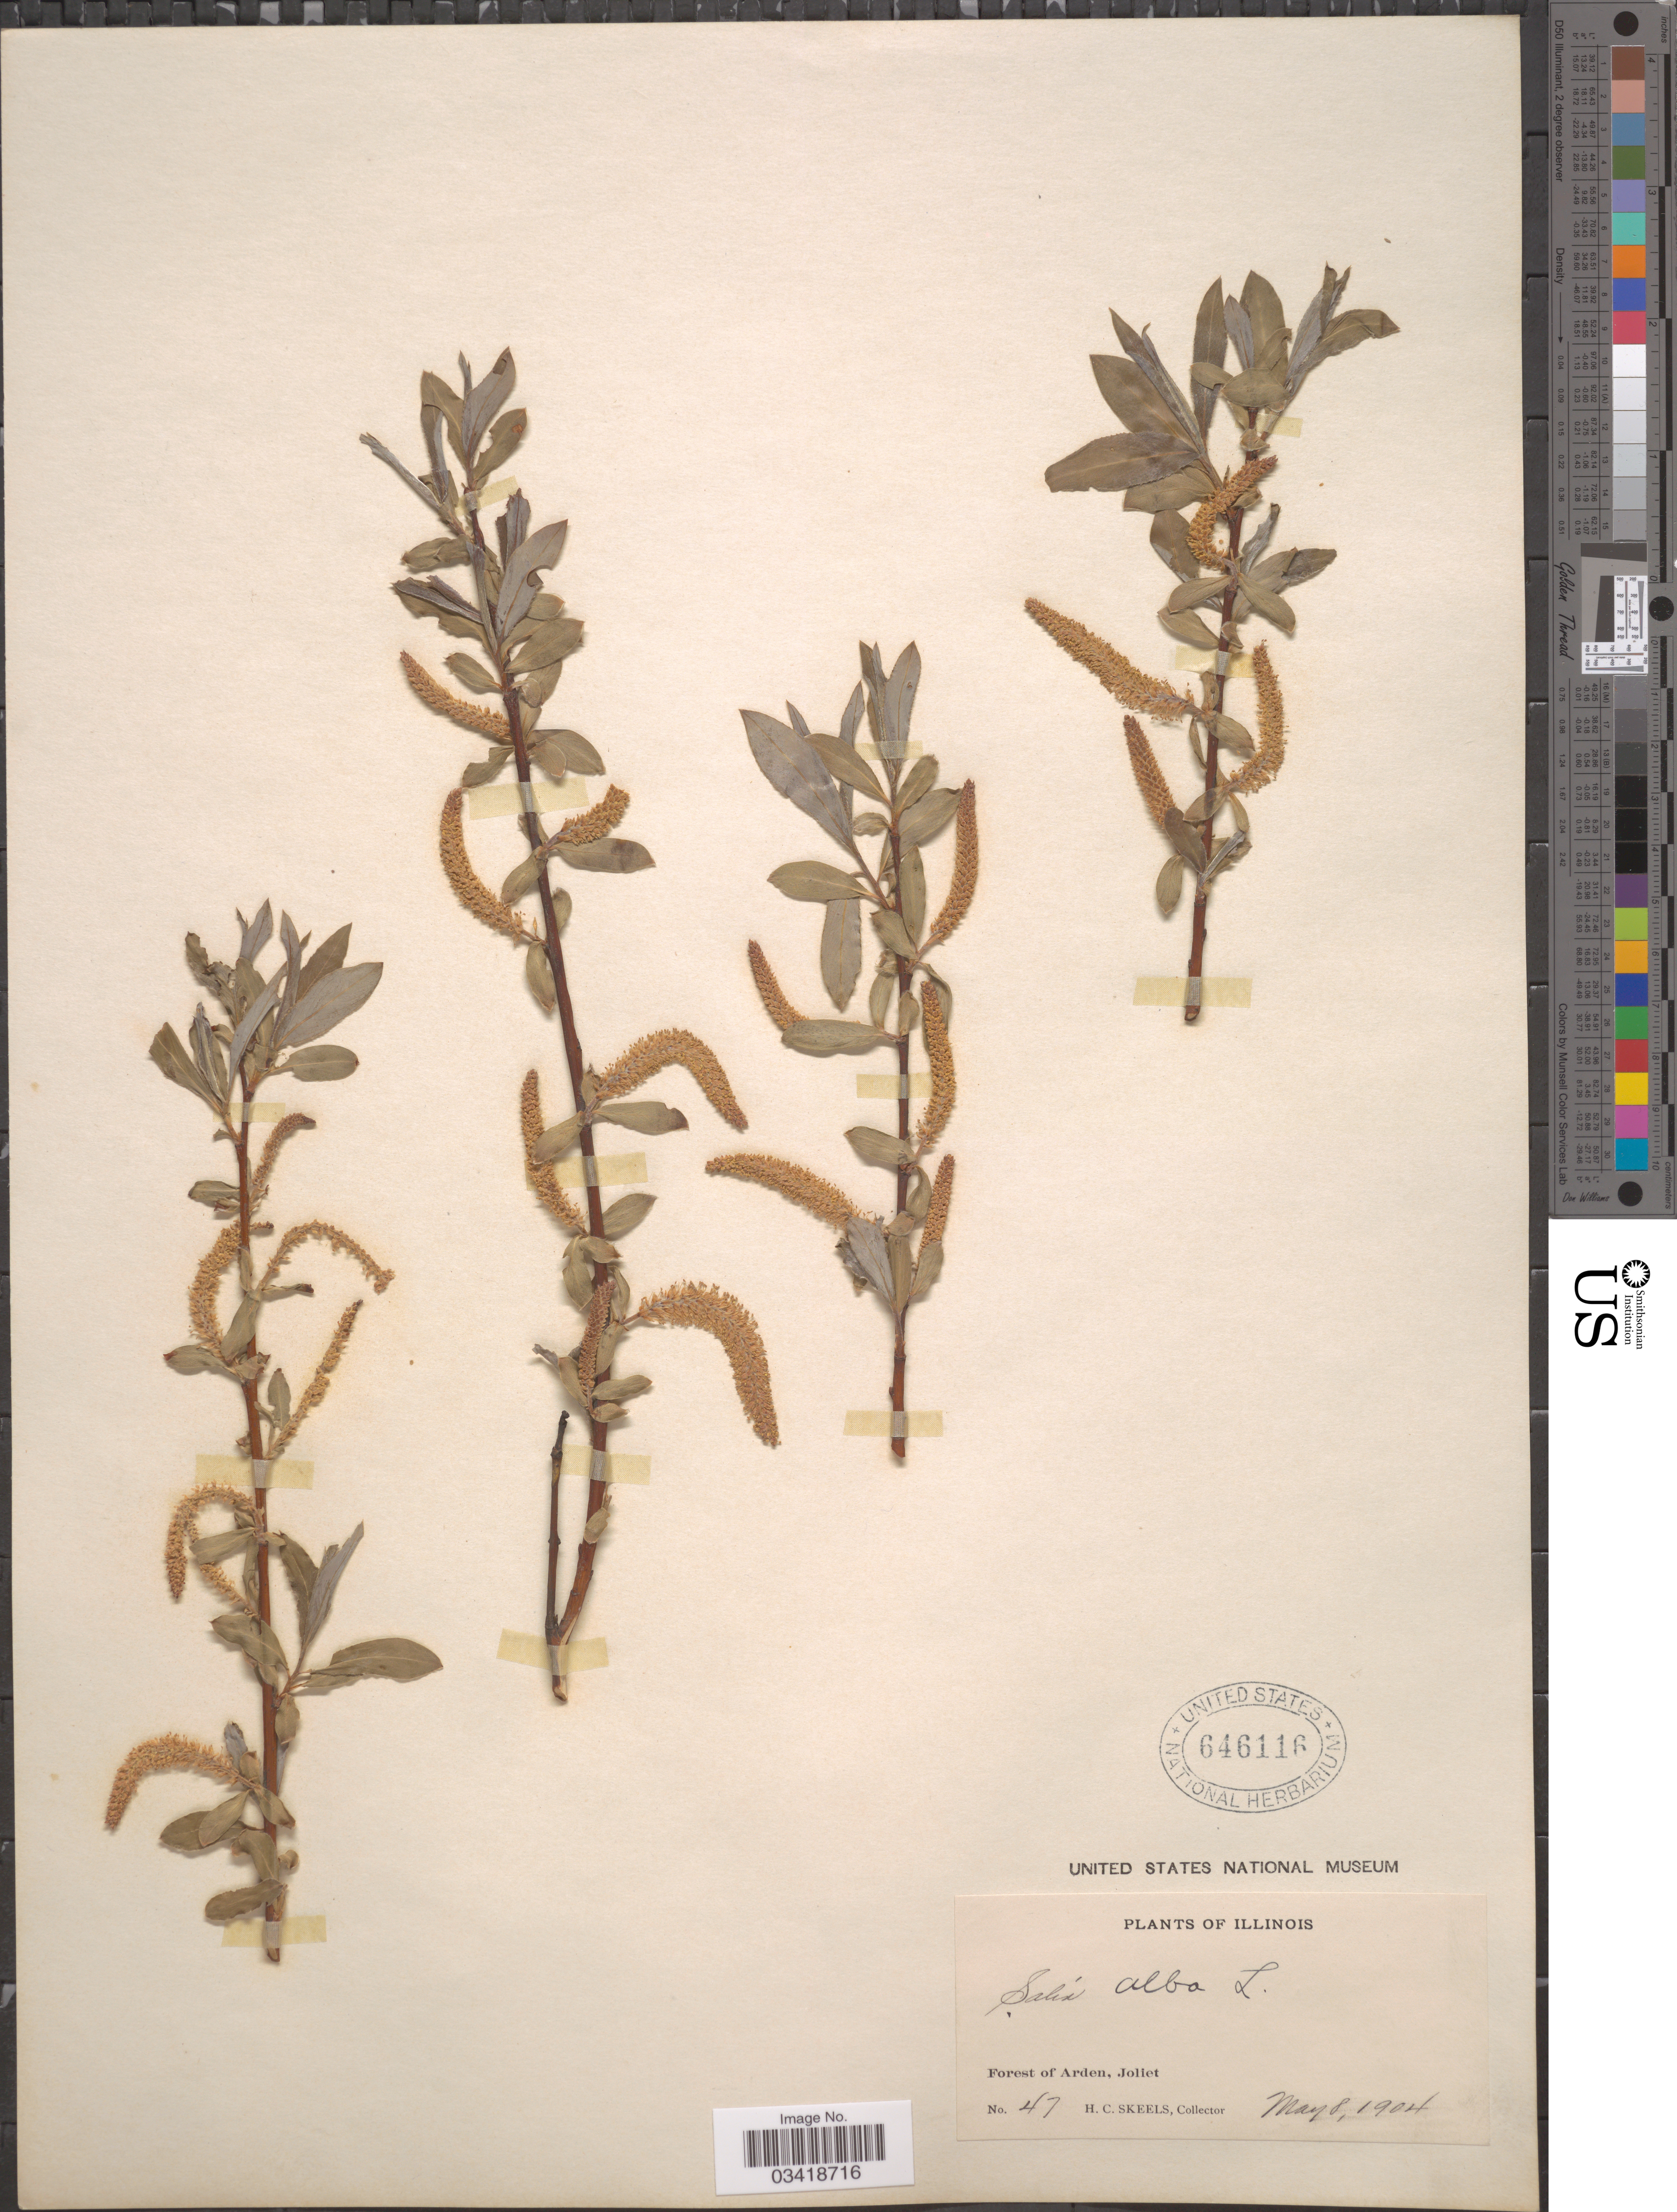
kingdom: Plantae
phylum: Tracheophyta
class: Magnoliopsida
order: Malpighiales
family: Salicaceae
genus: Salix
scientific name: Salix alba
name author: L.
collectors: H. Skeels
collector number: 47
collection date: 1904-05-08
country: United States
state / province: Illinois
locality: Forest of Arden, Joliet.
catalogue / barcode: US 646116